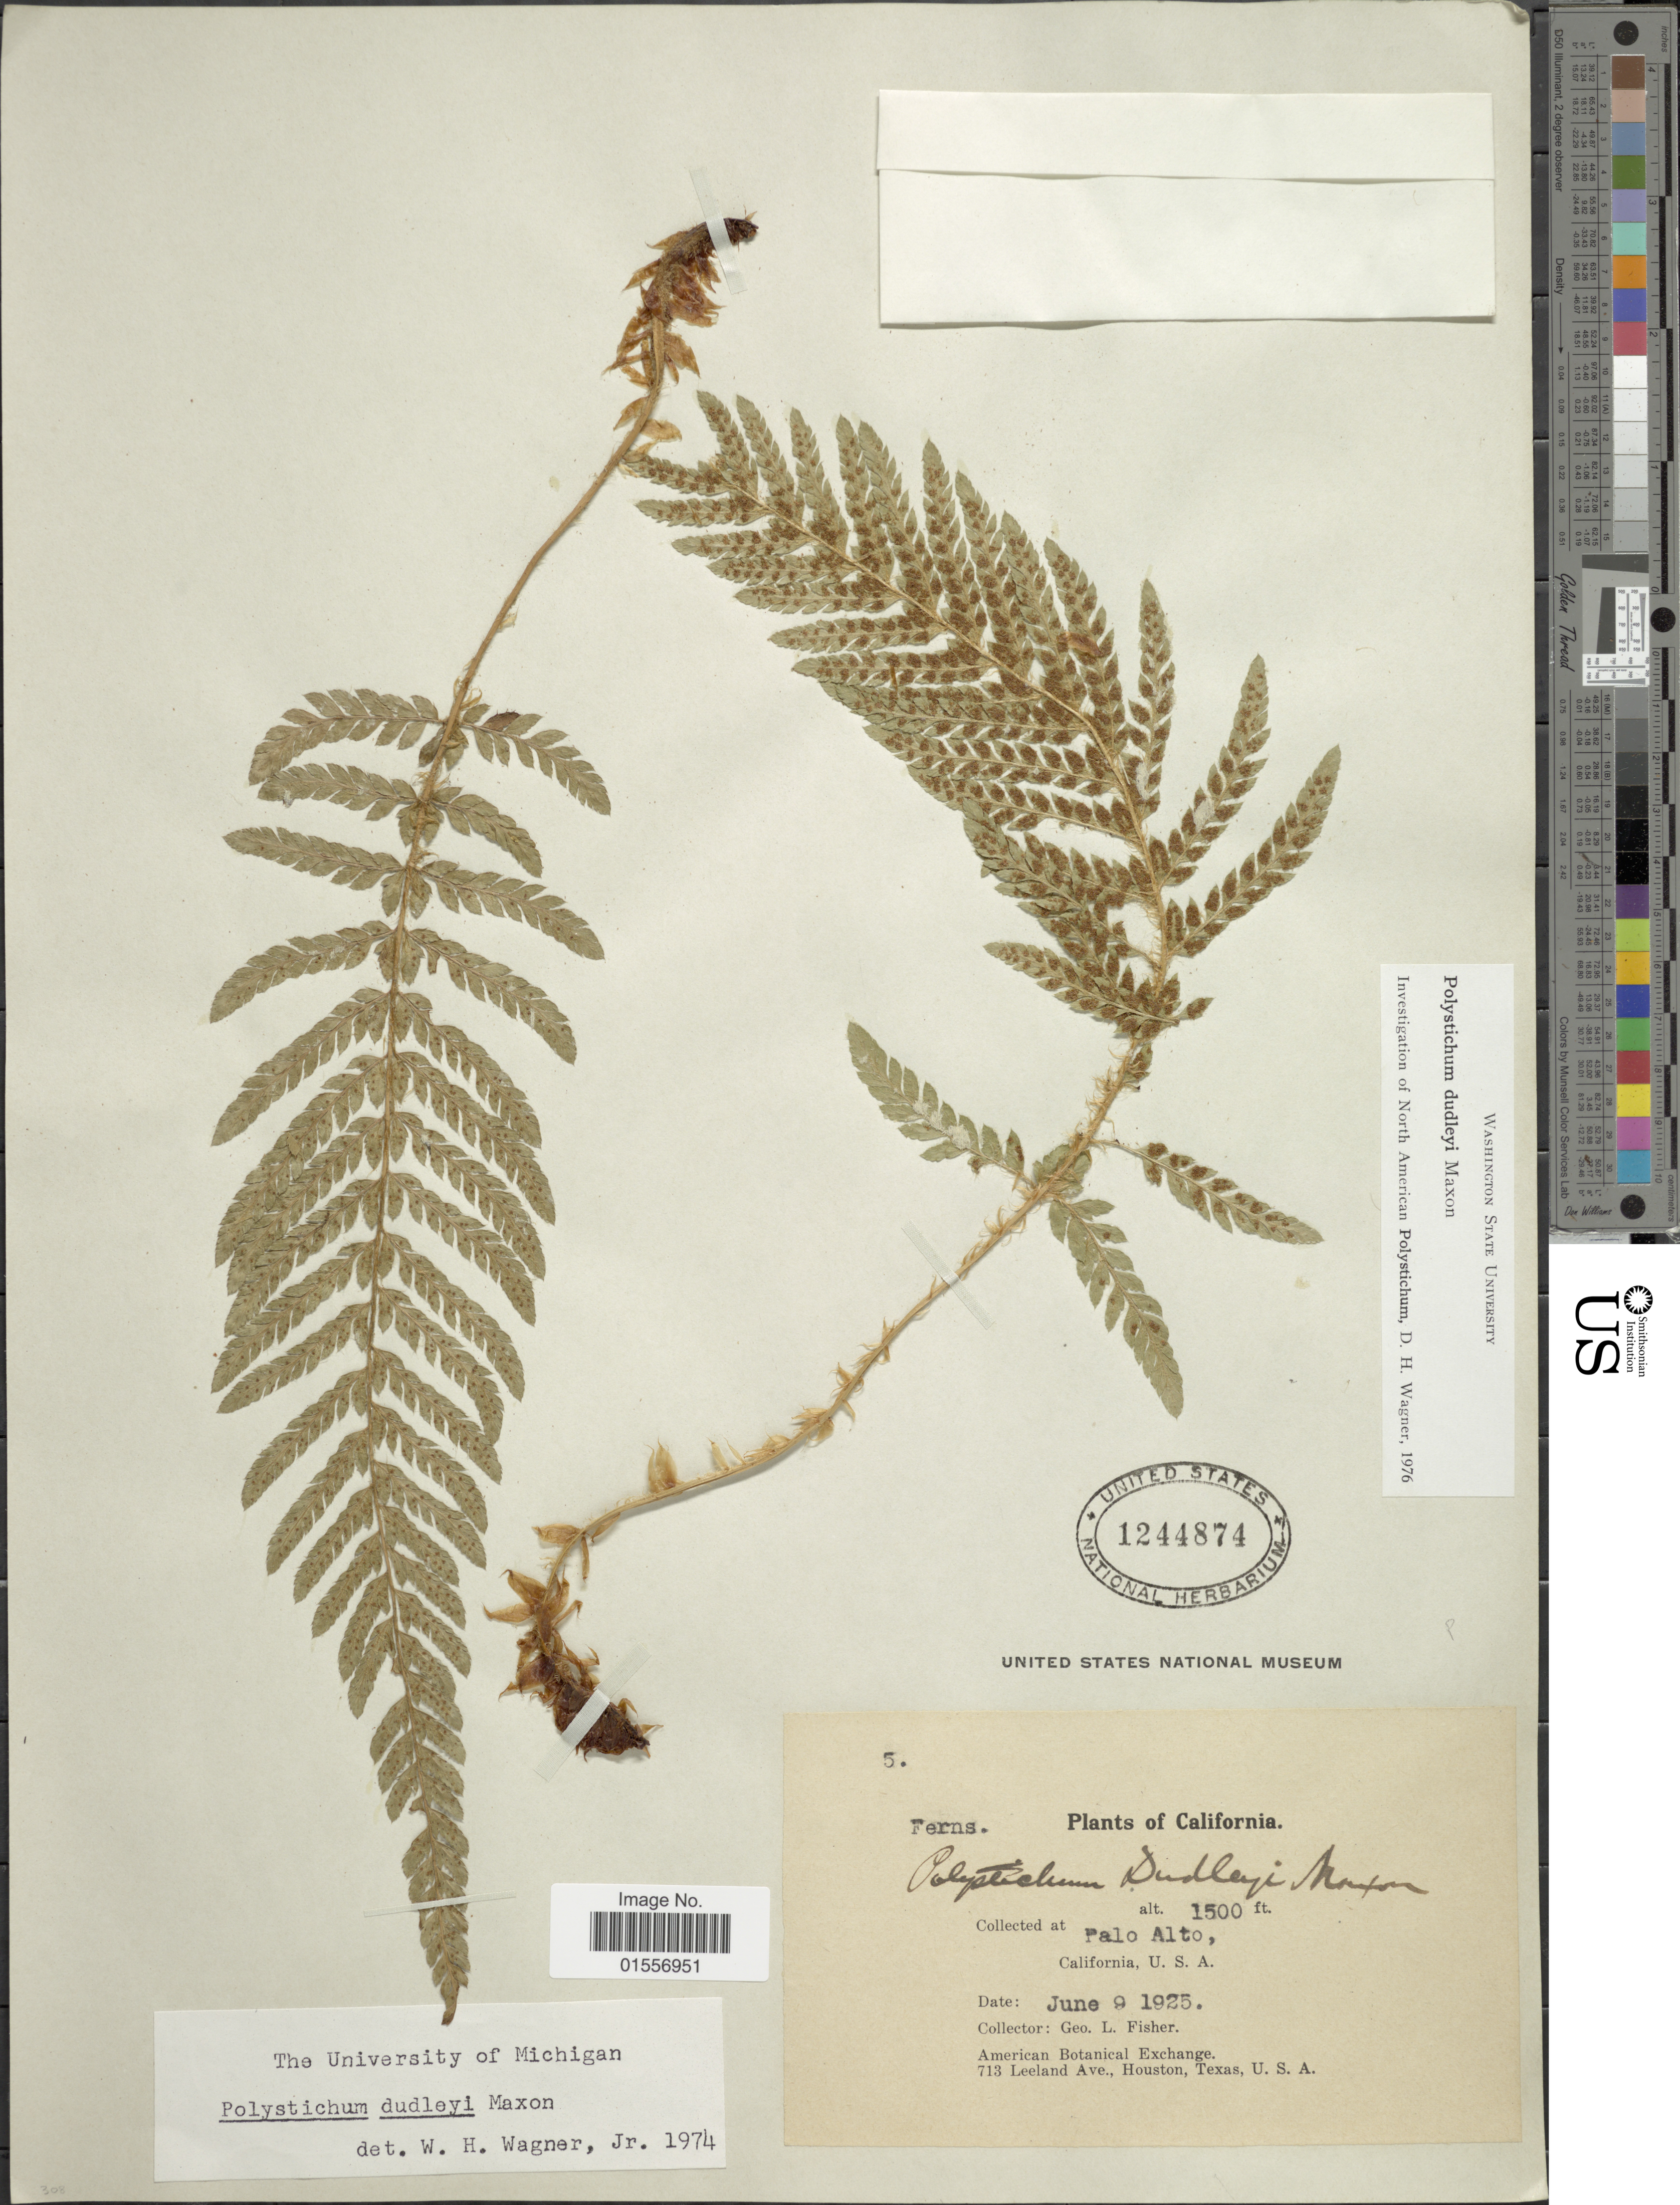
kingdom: Plantae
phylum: Tracheophyta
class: Polypodiopsida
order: Polypodiales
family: Dryopteridaceae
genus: Polystichum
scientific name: Polystichum dudleyi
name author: Maxon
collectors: G. L. Fisher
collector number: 5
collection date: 1925-06-09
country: United States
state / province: California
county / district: Santa Clara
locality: Palo Alto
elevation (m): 457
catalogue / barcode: US 1244874